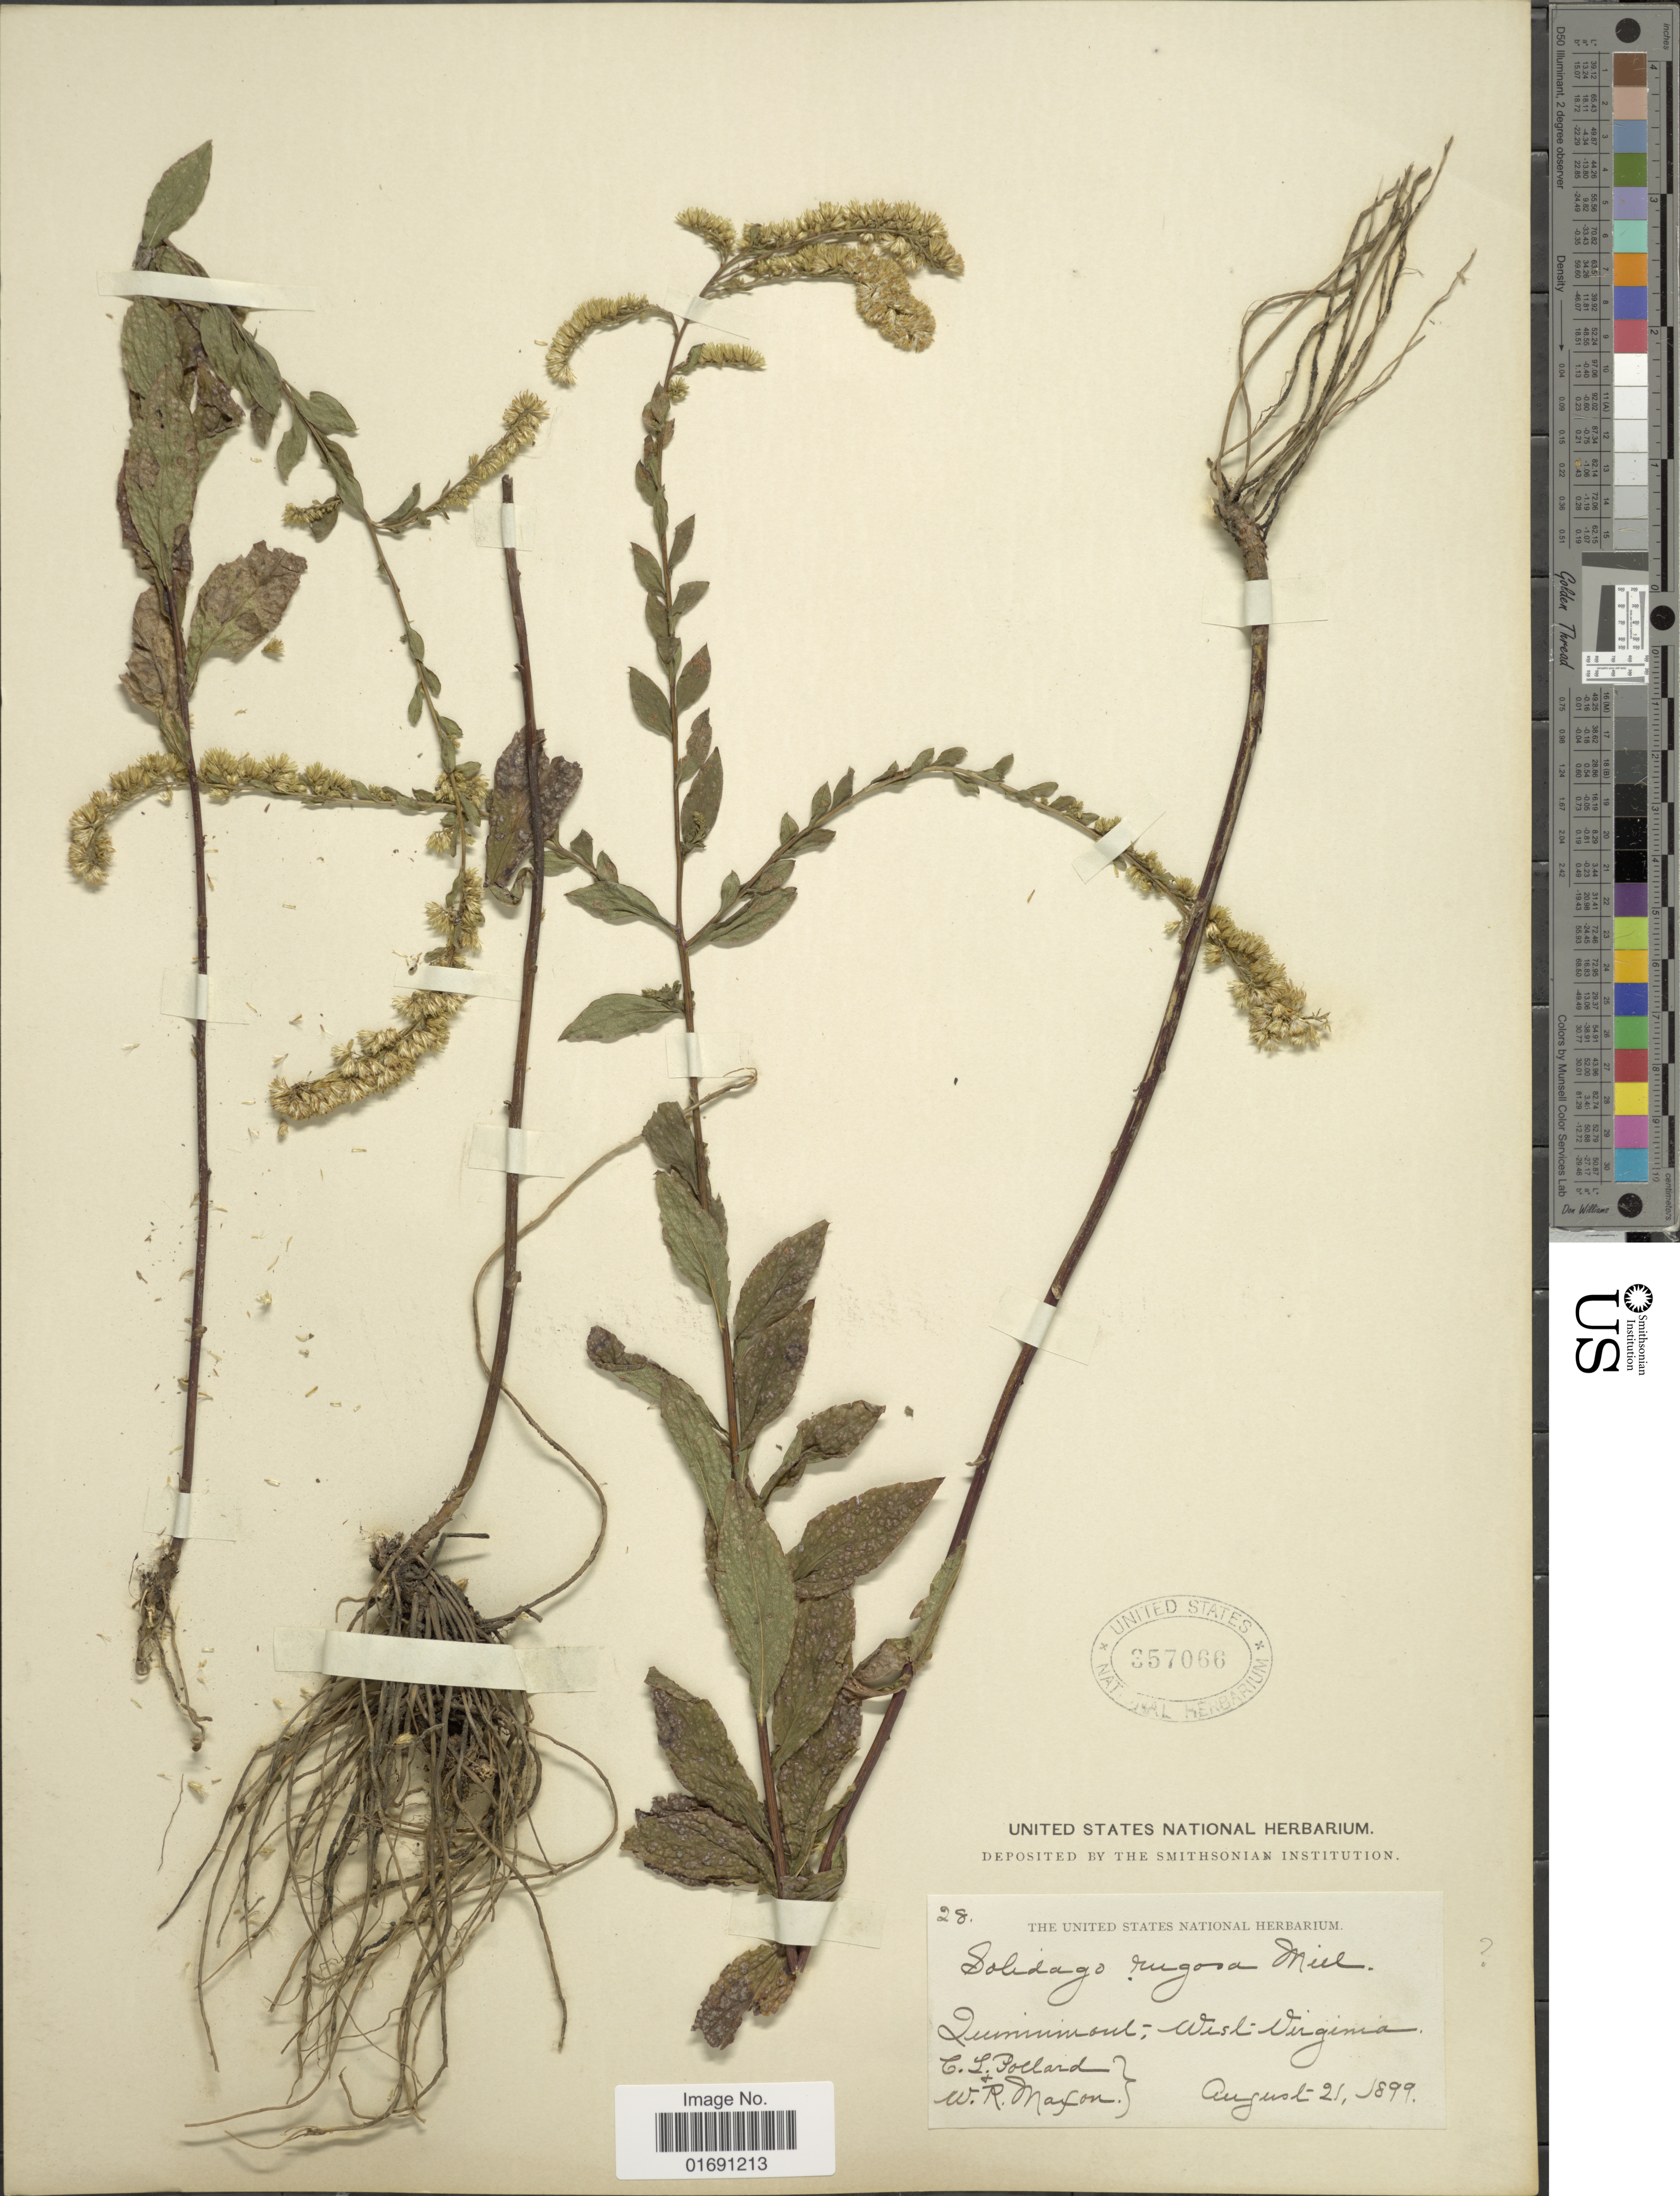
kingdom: Plantae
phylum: Tracheophyta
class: Magnoliopsida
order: Asterales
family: Asteraceae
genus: Solidago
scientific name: Solidago ulmifolia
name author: Muhl. ex Willd.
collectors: C. L. Pollard & W. R. Maxon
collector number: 28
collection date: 1899-08-21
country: United States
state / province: West Virginia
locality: Quinnimont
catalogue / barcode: US 357066